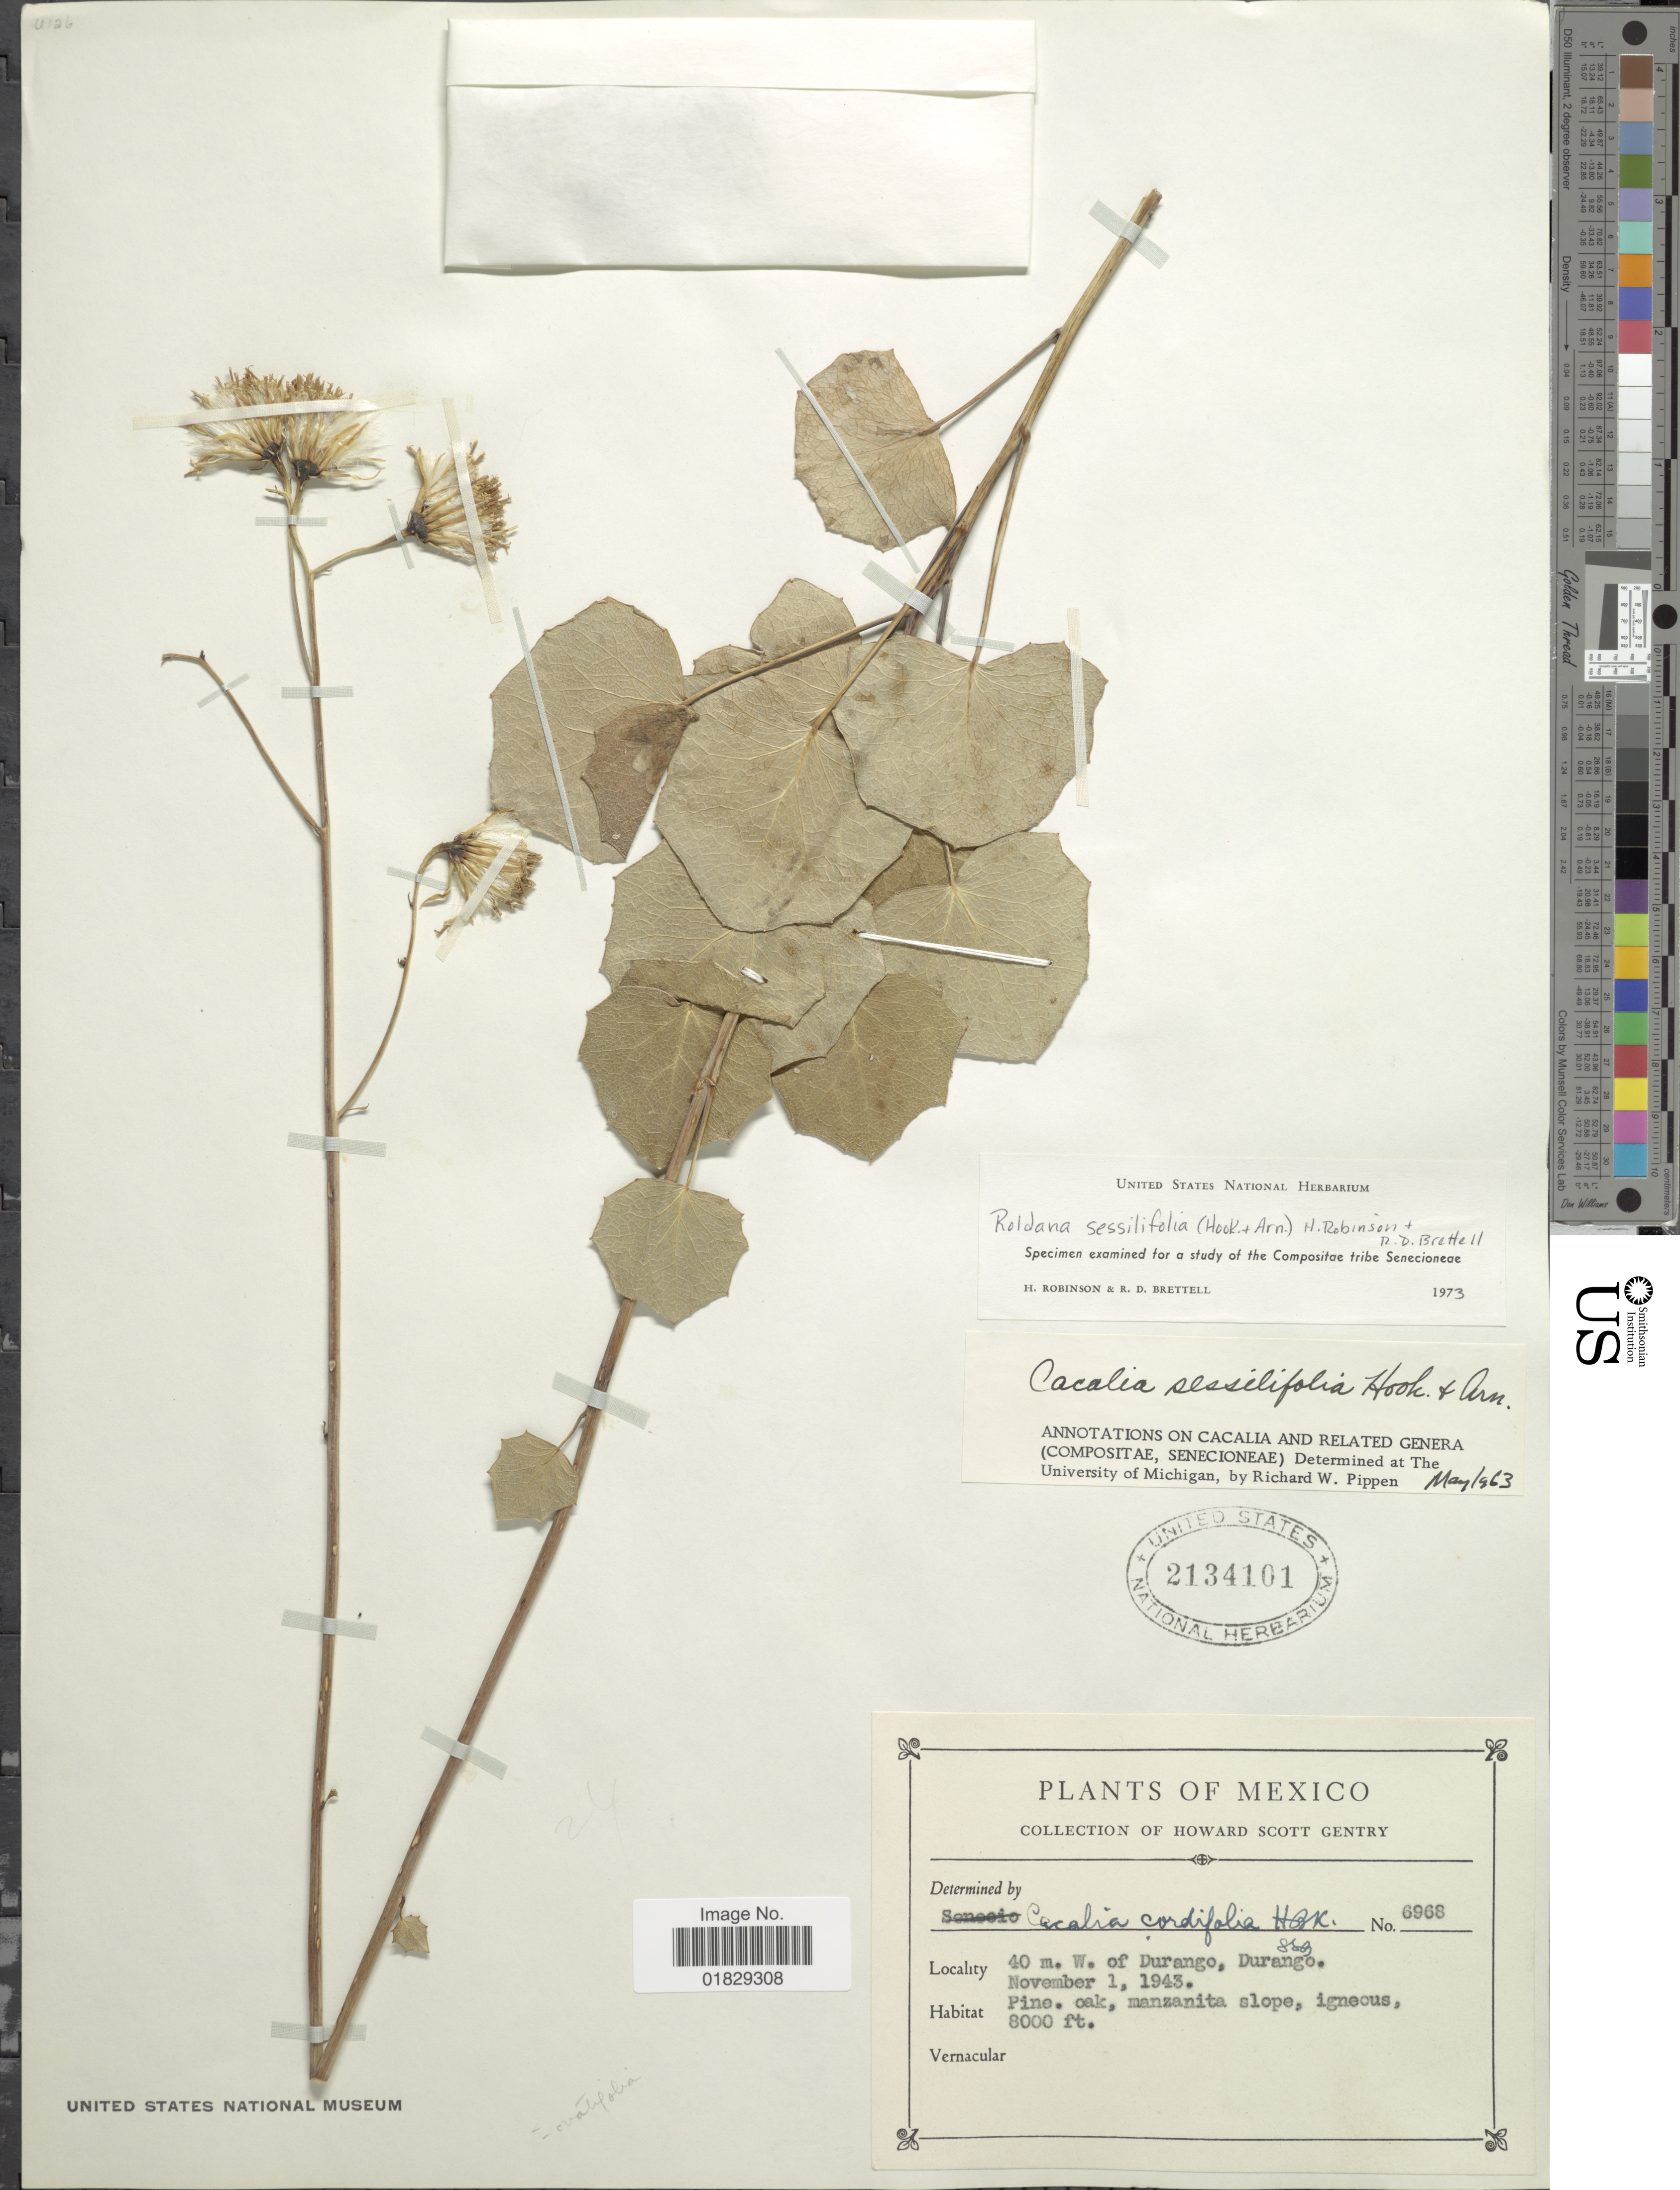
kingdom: Plantae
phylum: Tracheophyta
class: Magnoliopsida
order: Asterales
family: Asteraceae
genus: Roldana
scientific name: Roldana sessilifolia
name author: (Hook.) H. Rob. & Brettell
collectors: H. S. Gentry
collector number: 6968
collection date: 1943-11-01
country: Mexico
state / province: Durango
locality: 40 m. W. of Durango, Durango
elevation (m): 2438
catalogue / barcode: US 2134101